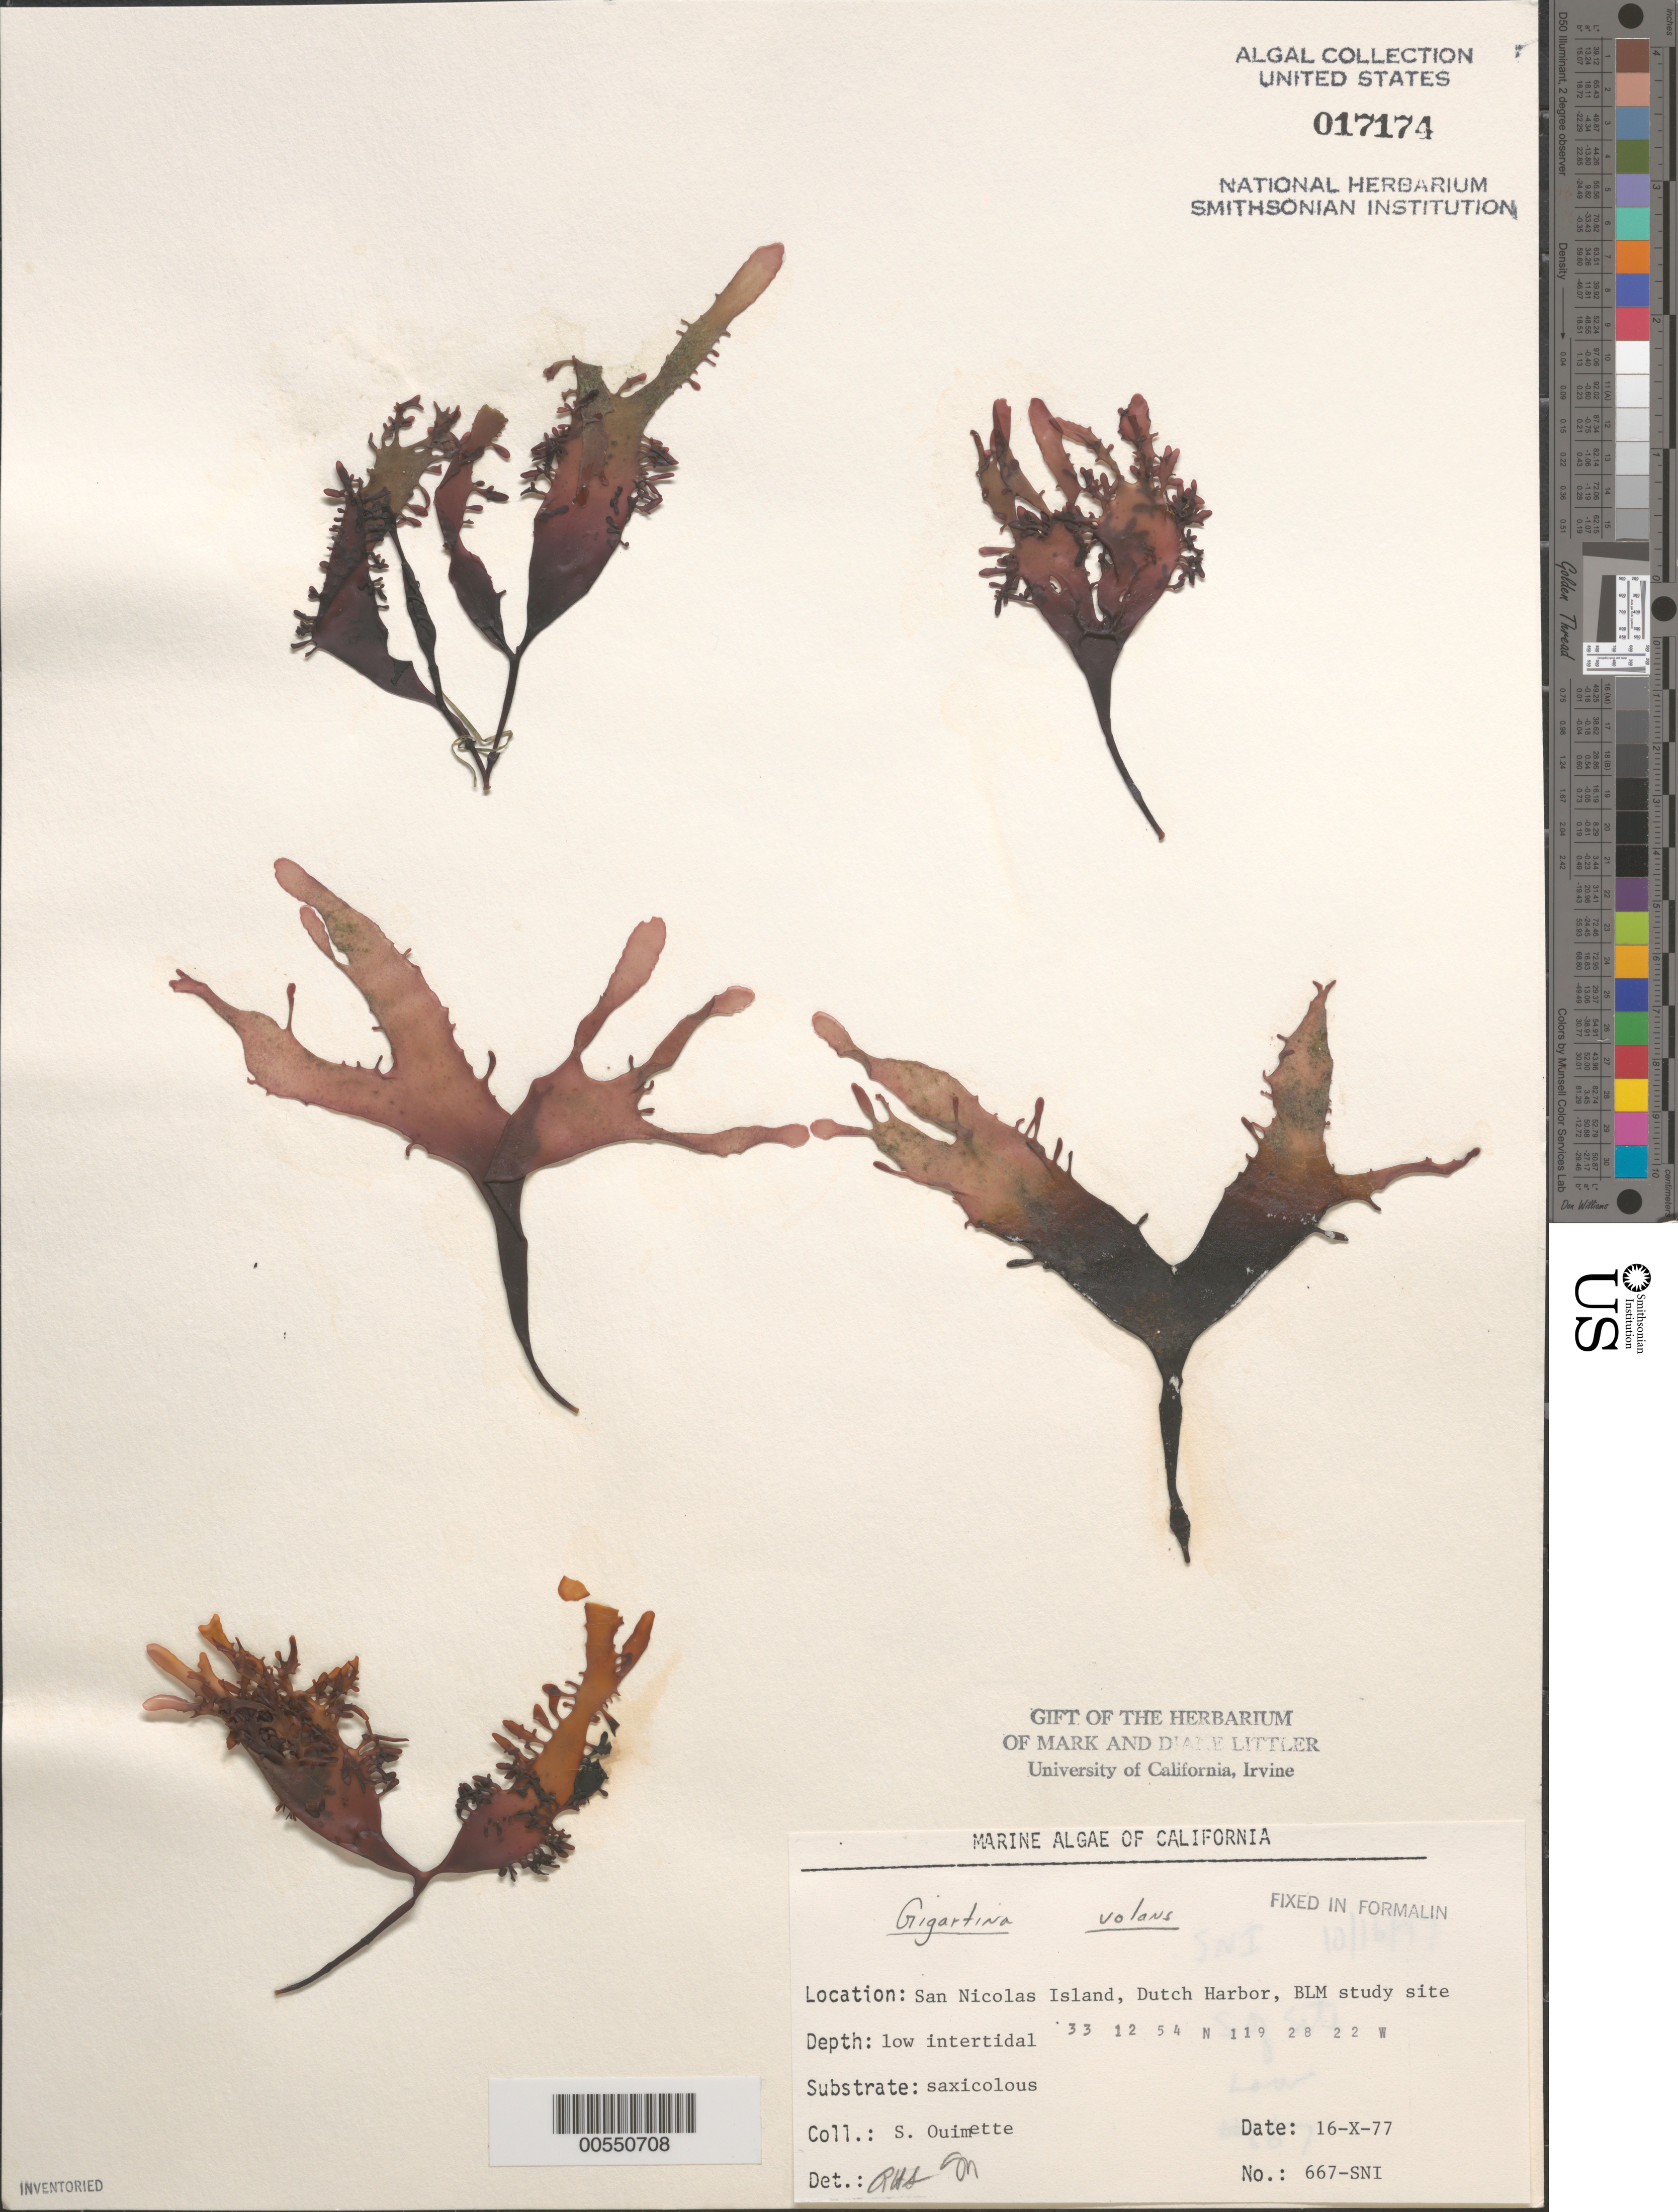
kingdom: Plantae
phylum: Rhodophyta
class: Florideophyceae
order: Gigartinales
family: Gigartinaceae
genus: Mazzaella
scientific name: Mazzaella volans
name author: (C. Agardh) Fredericq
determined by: Algae name updating Project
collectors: S. Ouimette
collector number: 667-SNI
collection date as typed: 16 Oct 1977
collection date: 1977-10-16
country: United States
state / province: California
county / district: Ventura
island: San Nicolas Island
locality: Dutch Harbor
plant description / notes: BLM-SOCALBIGHT Rocky Intertidal Survey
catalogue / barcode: US 17174